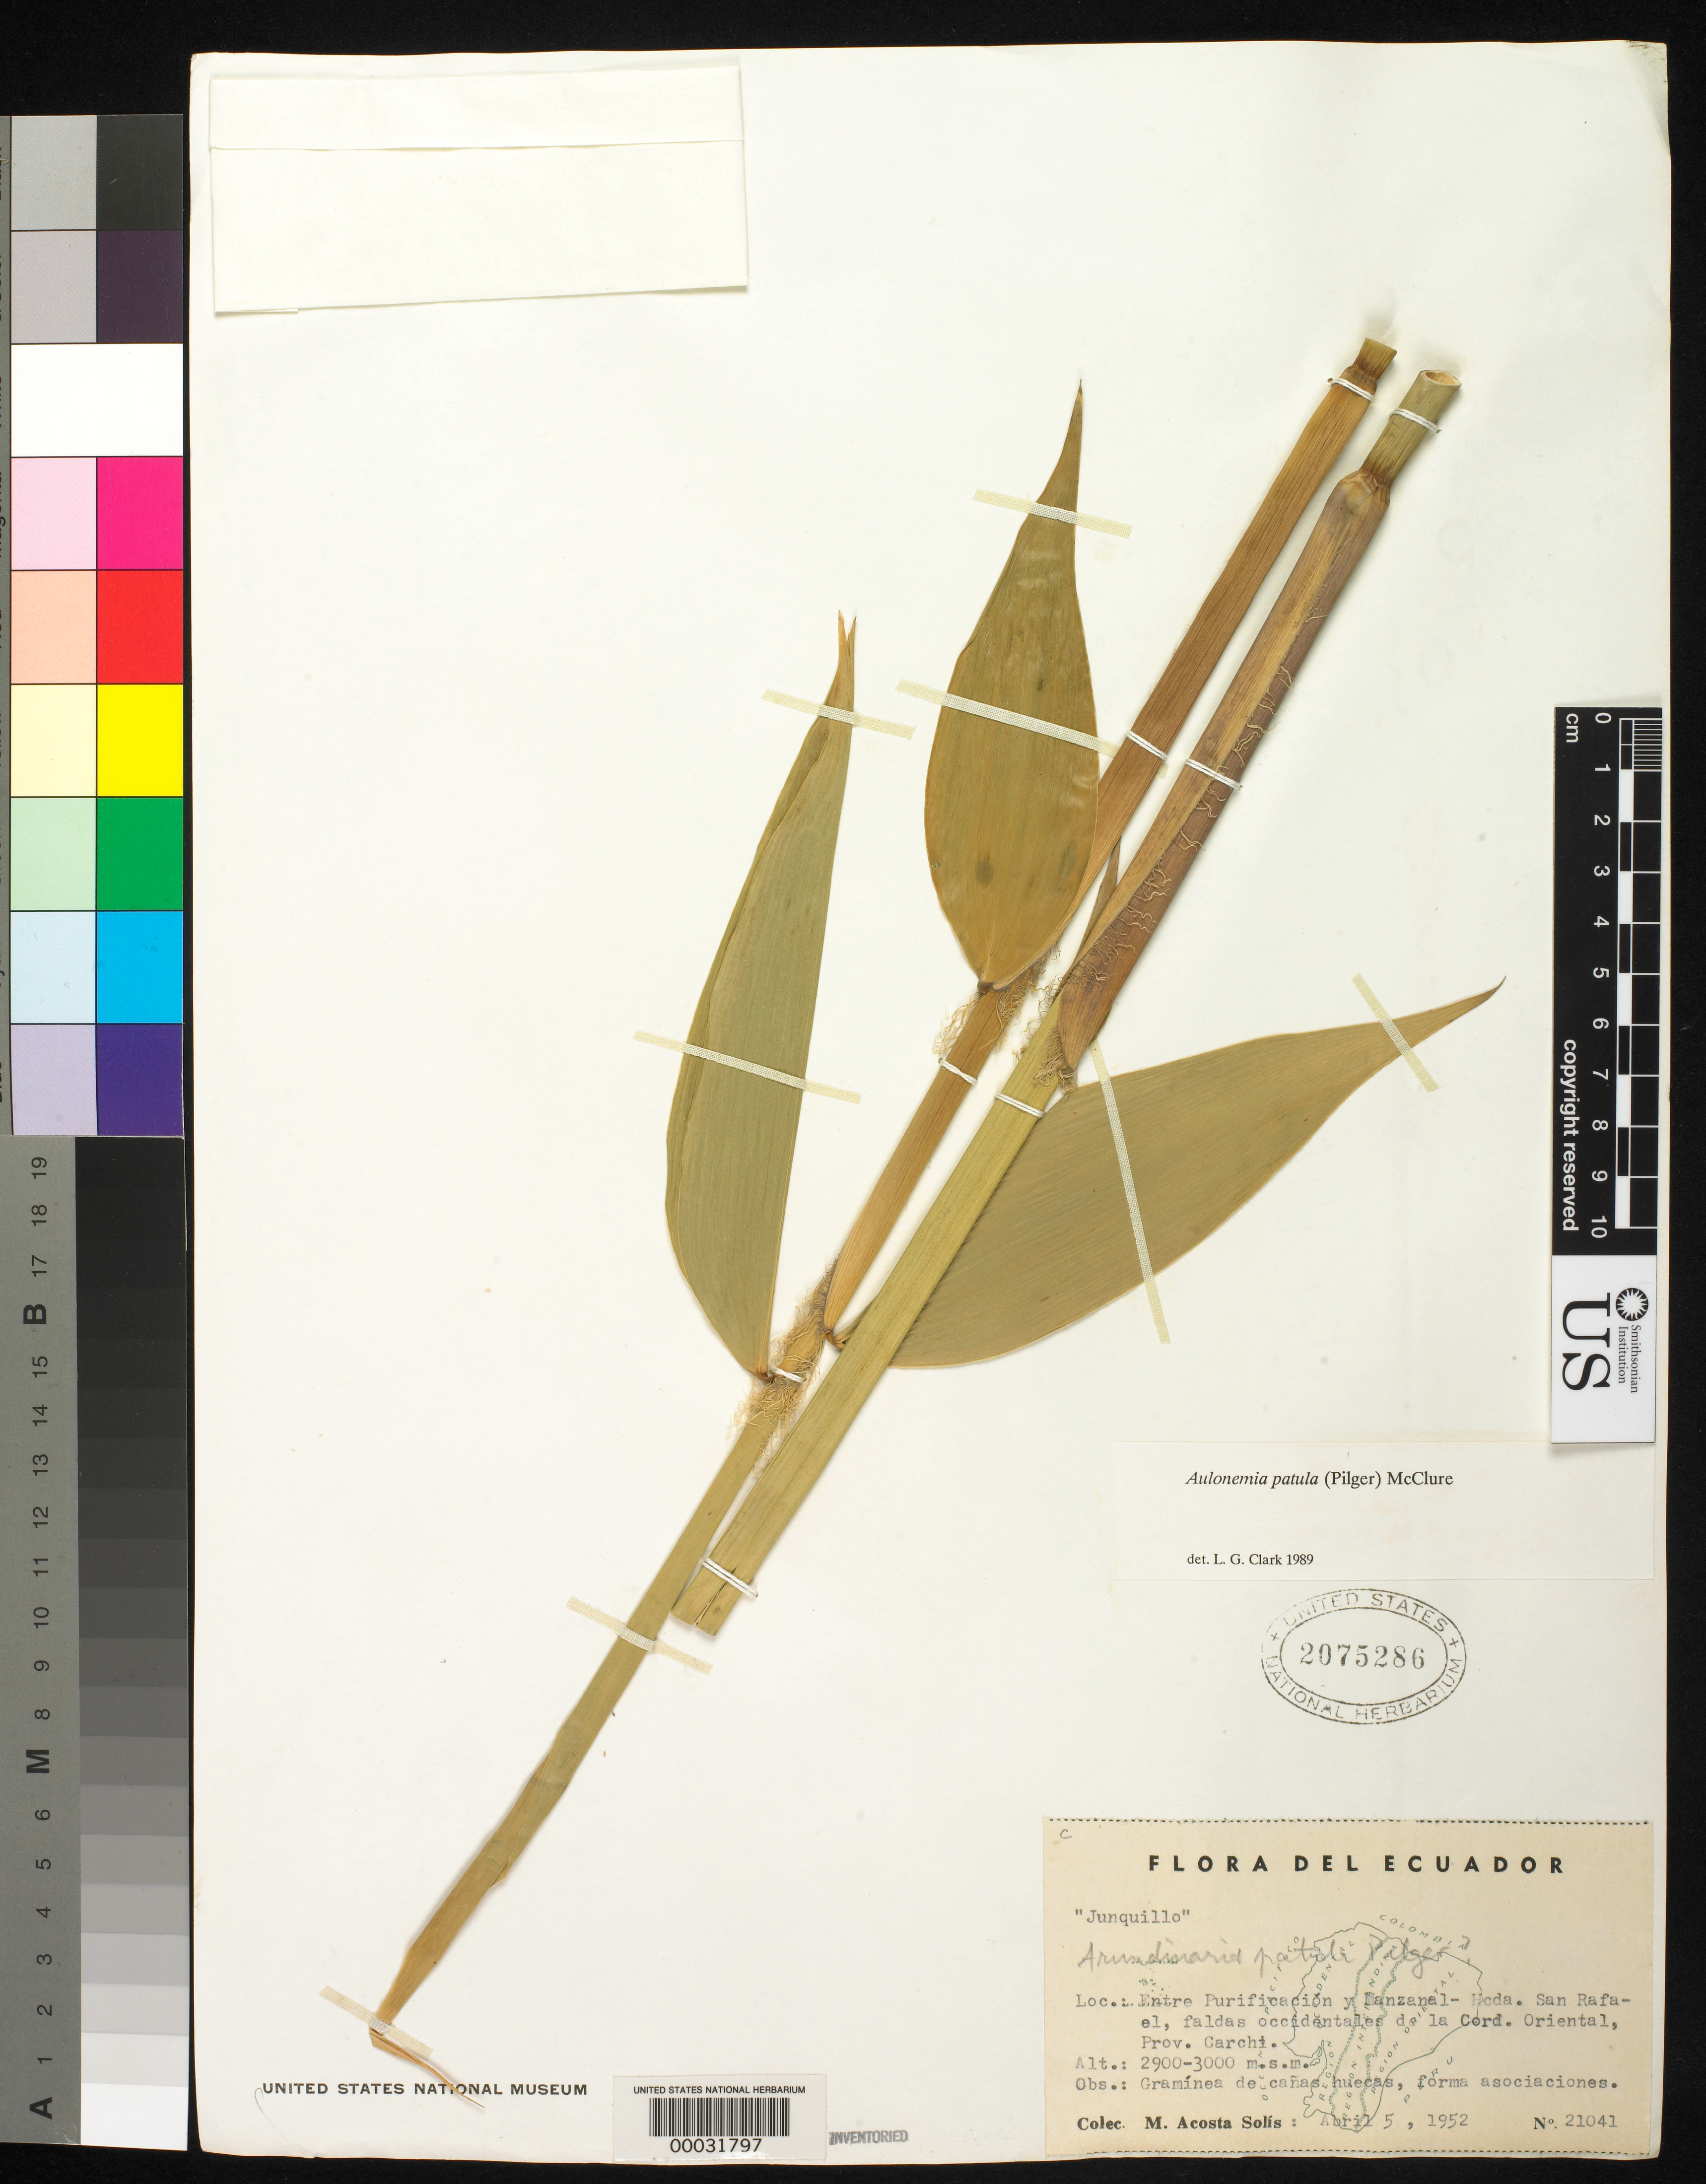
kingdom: Plantae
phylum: Tracheophyta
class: Liliopsida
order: Poales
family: Poaceae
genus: Aulonemia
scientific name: Aulonemia patula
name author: (Pilg.) McClure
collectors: M. Acosta Solis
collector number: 21041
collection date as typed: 05 Apr 1952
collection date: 1952-04-05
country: Ecuador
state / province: Carchi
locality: Entre purificaciony Manzanal, Hcda. San Rafael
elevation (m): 2900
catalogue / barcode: US 2075286